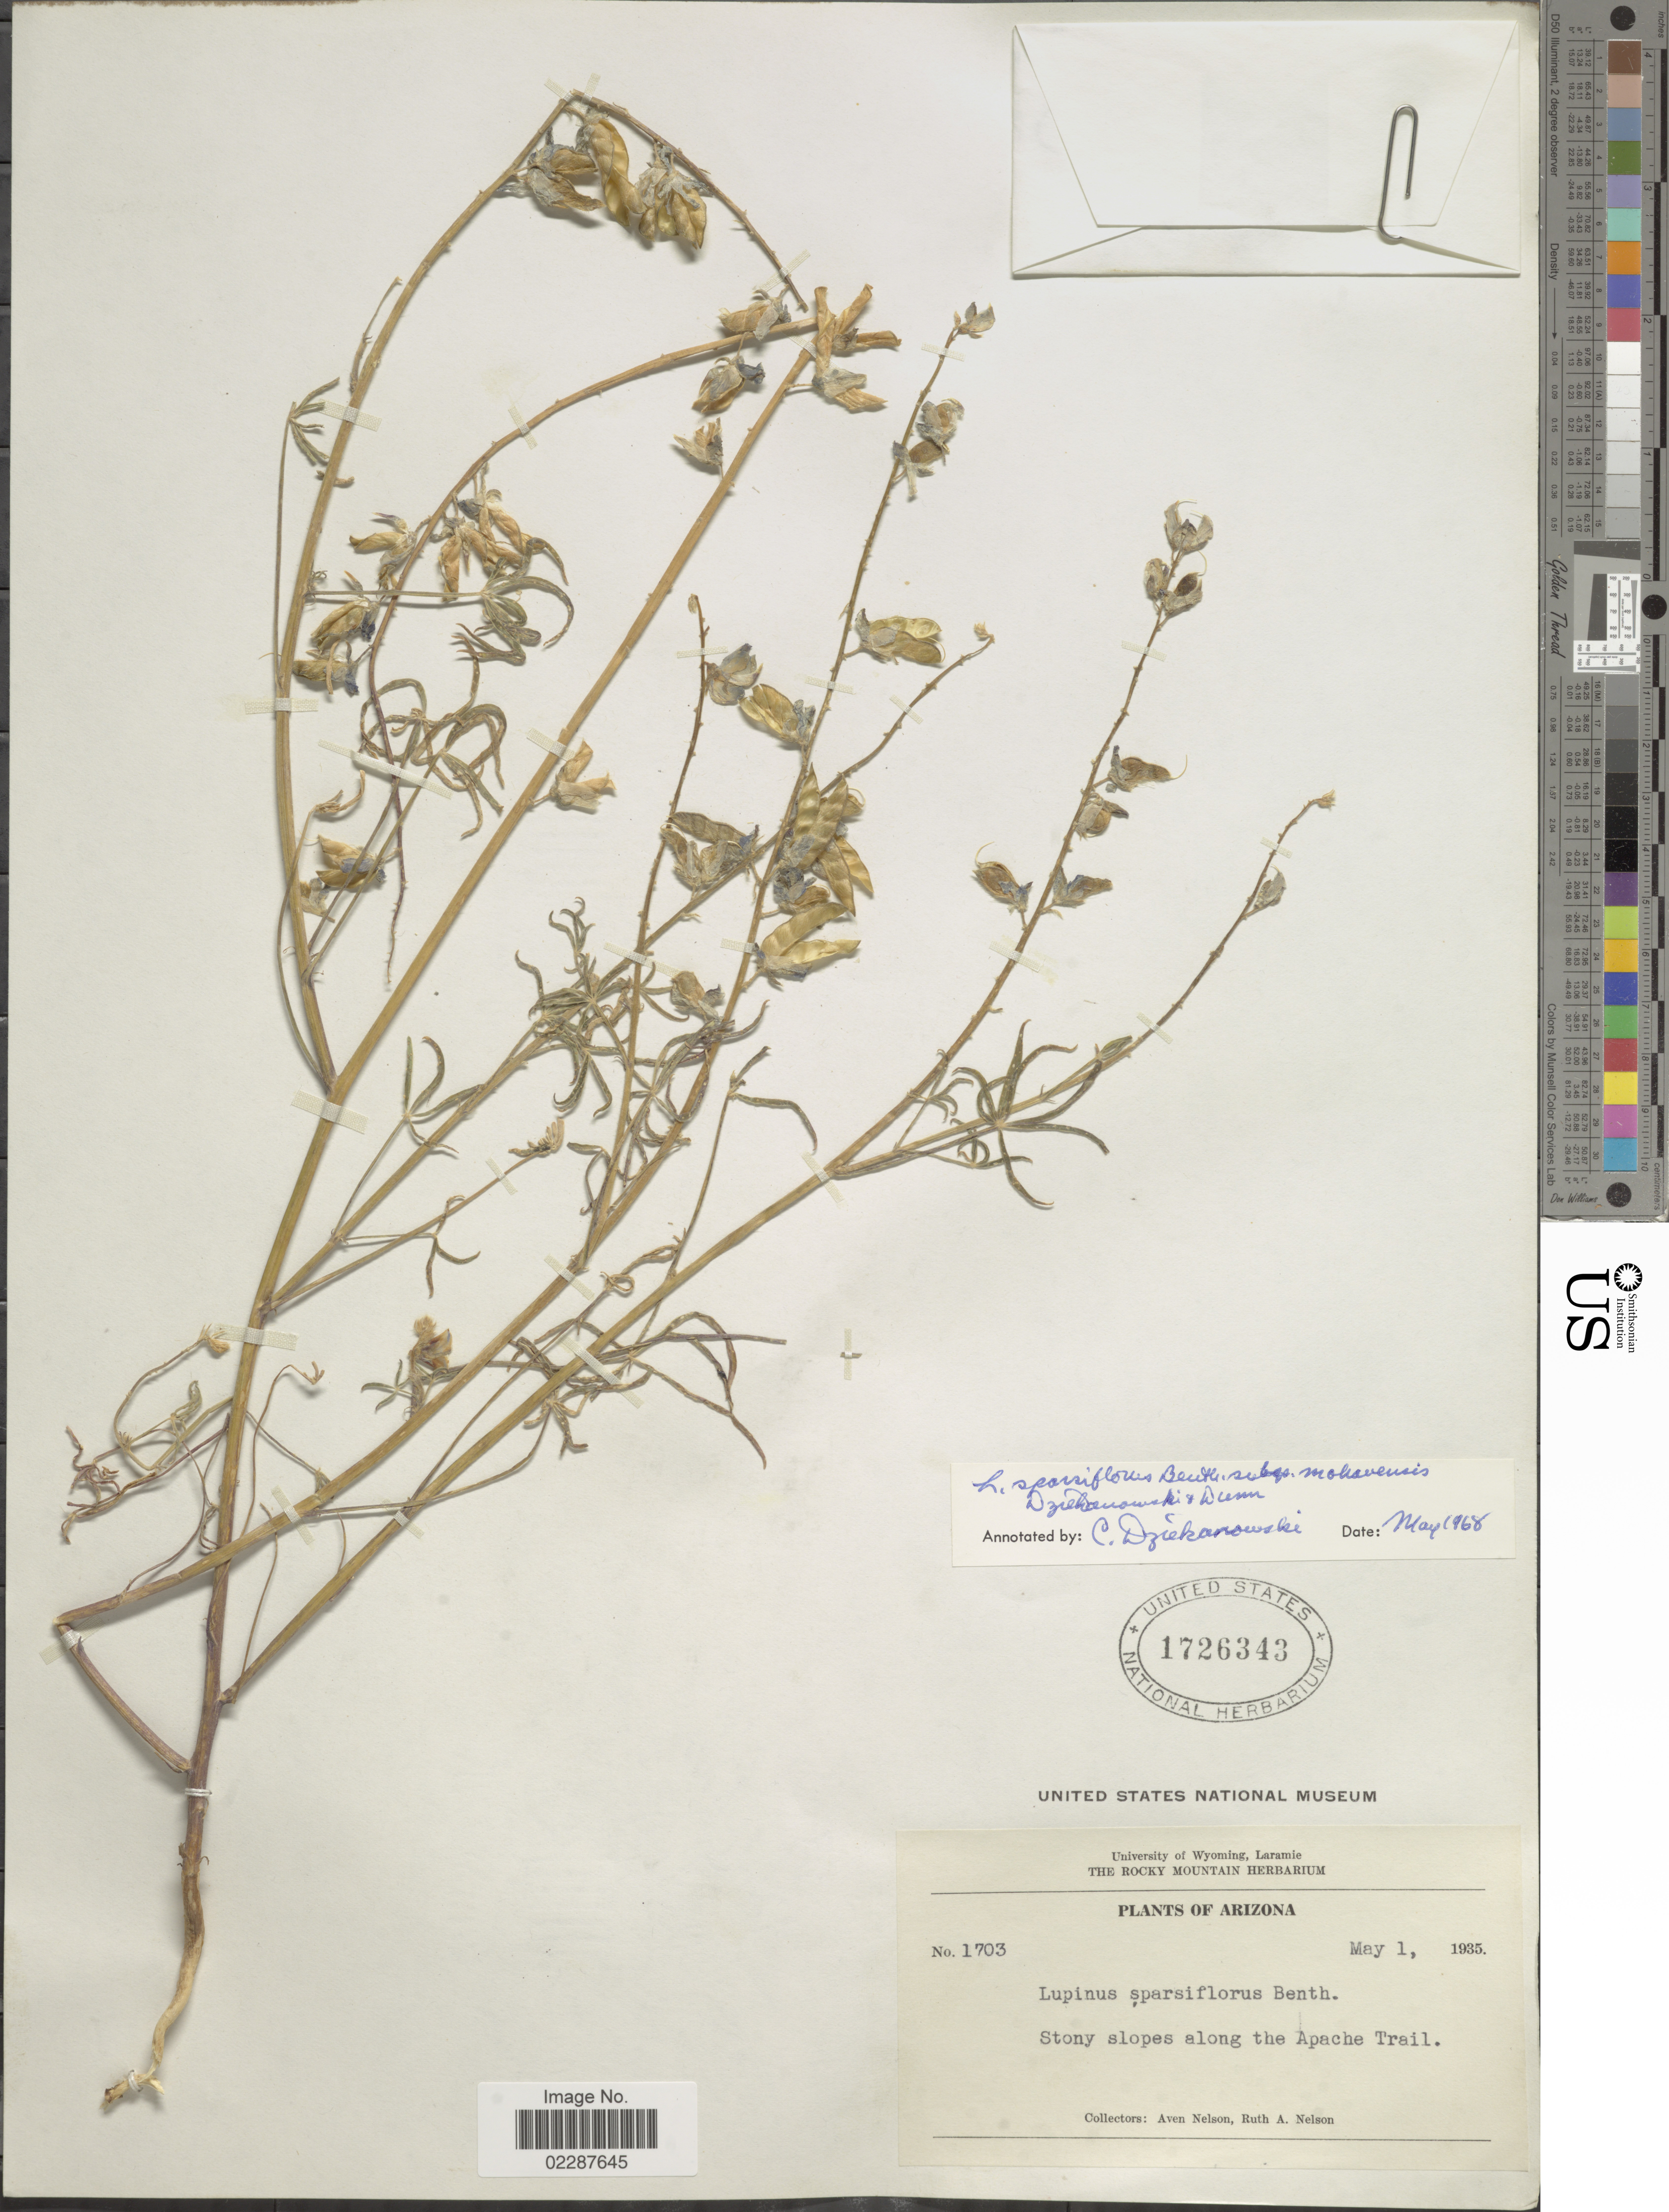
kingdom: Plantae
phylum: Tracheophyta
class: Magnoliopsida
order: Fabales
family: Fabaceae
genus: Lupinus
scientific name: Lupinus sparsiflorus subsp. mohavensis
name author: Dziekanowski & D.B. Dunn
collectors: A. Nelson & R. A. Nelson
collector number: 1703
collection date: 1935-05-01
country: United States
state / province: Arizona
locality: Stony slopes along the Apache Trail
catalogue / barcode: US 1726343